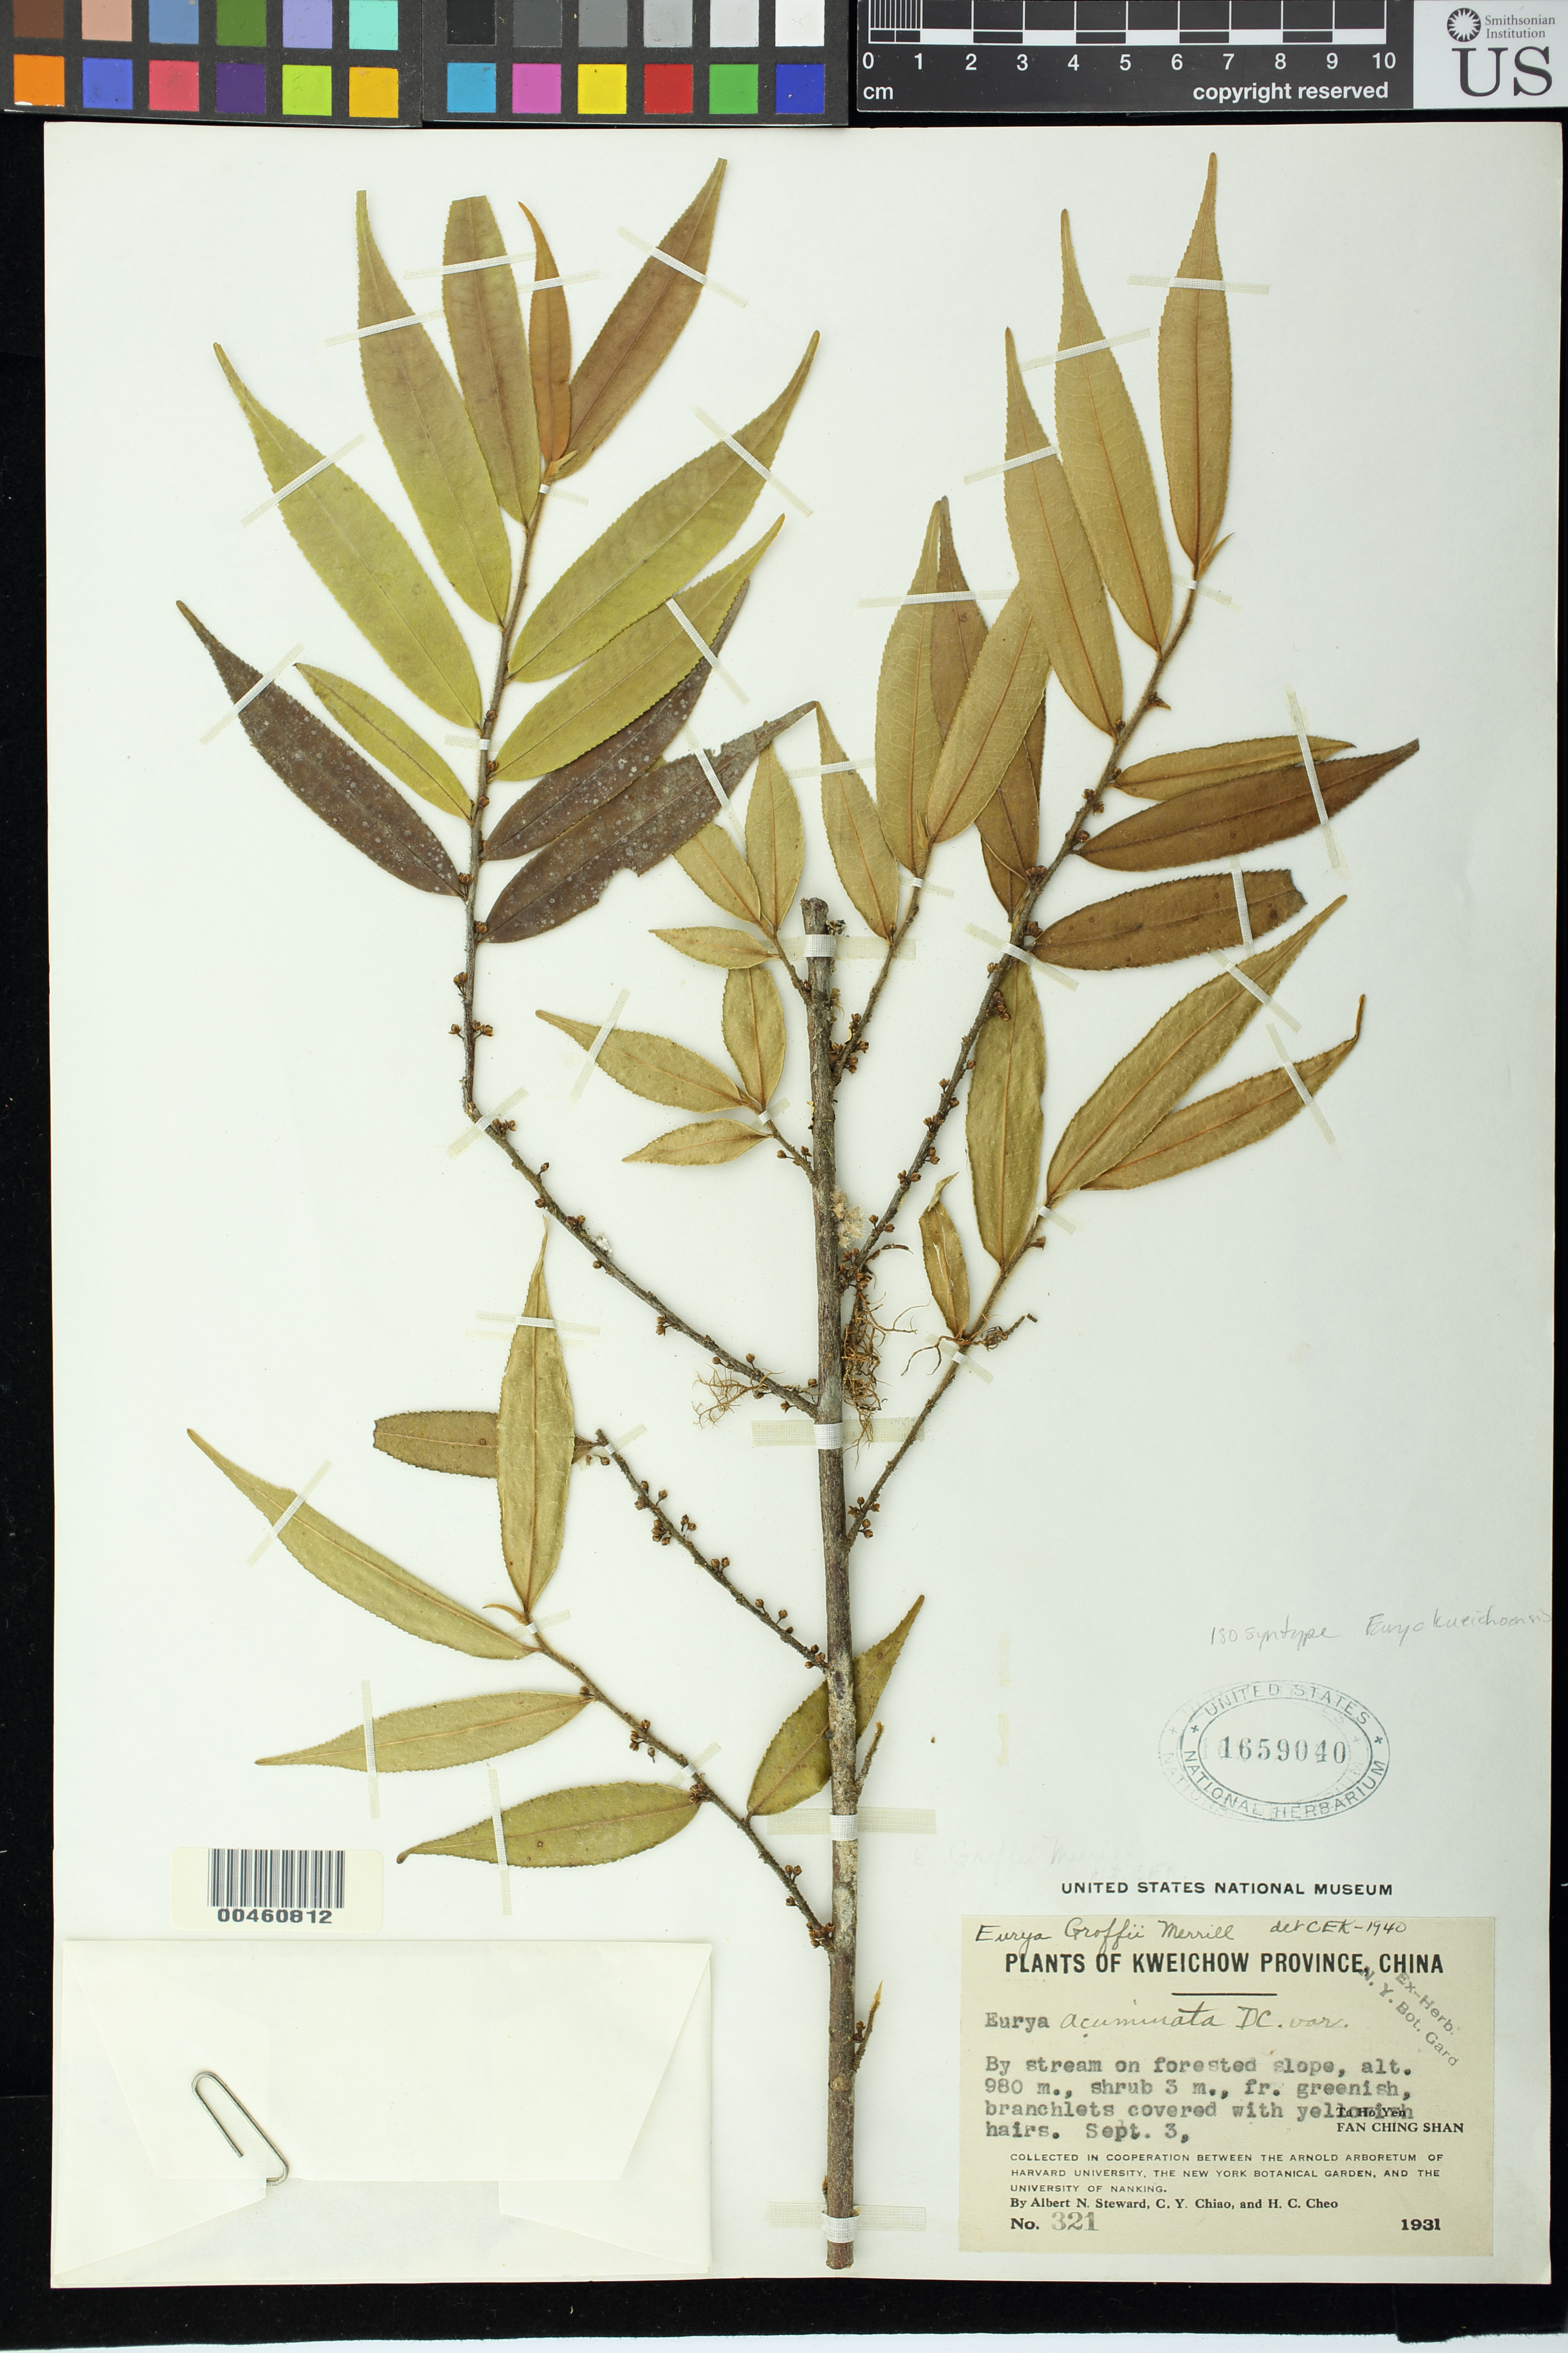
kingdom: Plantae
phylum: Tracheophyta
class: Magnoliopsida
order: Ericales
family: Pentaphylacaceae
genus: Eurya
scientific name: Eurya kueichowensis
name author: P.T. Li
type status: Isotype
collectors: A. N. Steward, C. Y. Chiao & H. Cheo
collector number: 321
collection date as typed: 03 Sep 1931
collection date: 1931-09-03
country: China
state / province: Guizhou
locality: Ta Ho Yen, Fan Ching Shan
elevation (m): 980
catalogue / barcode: US 1659040